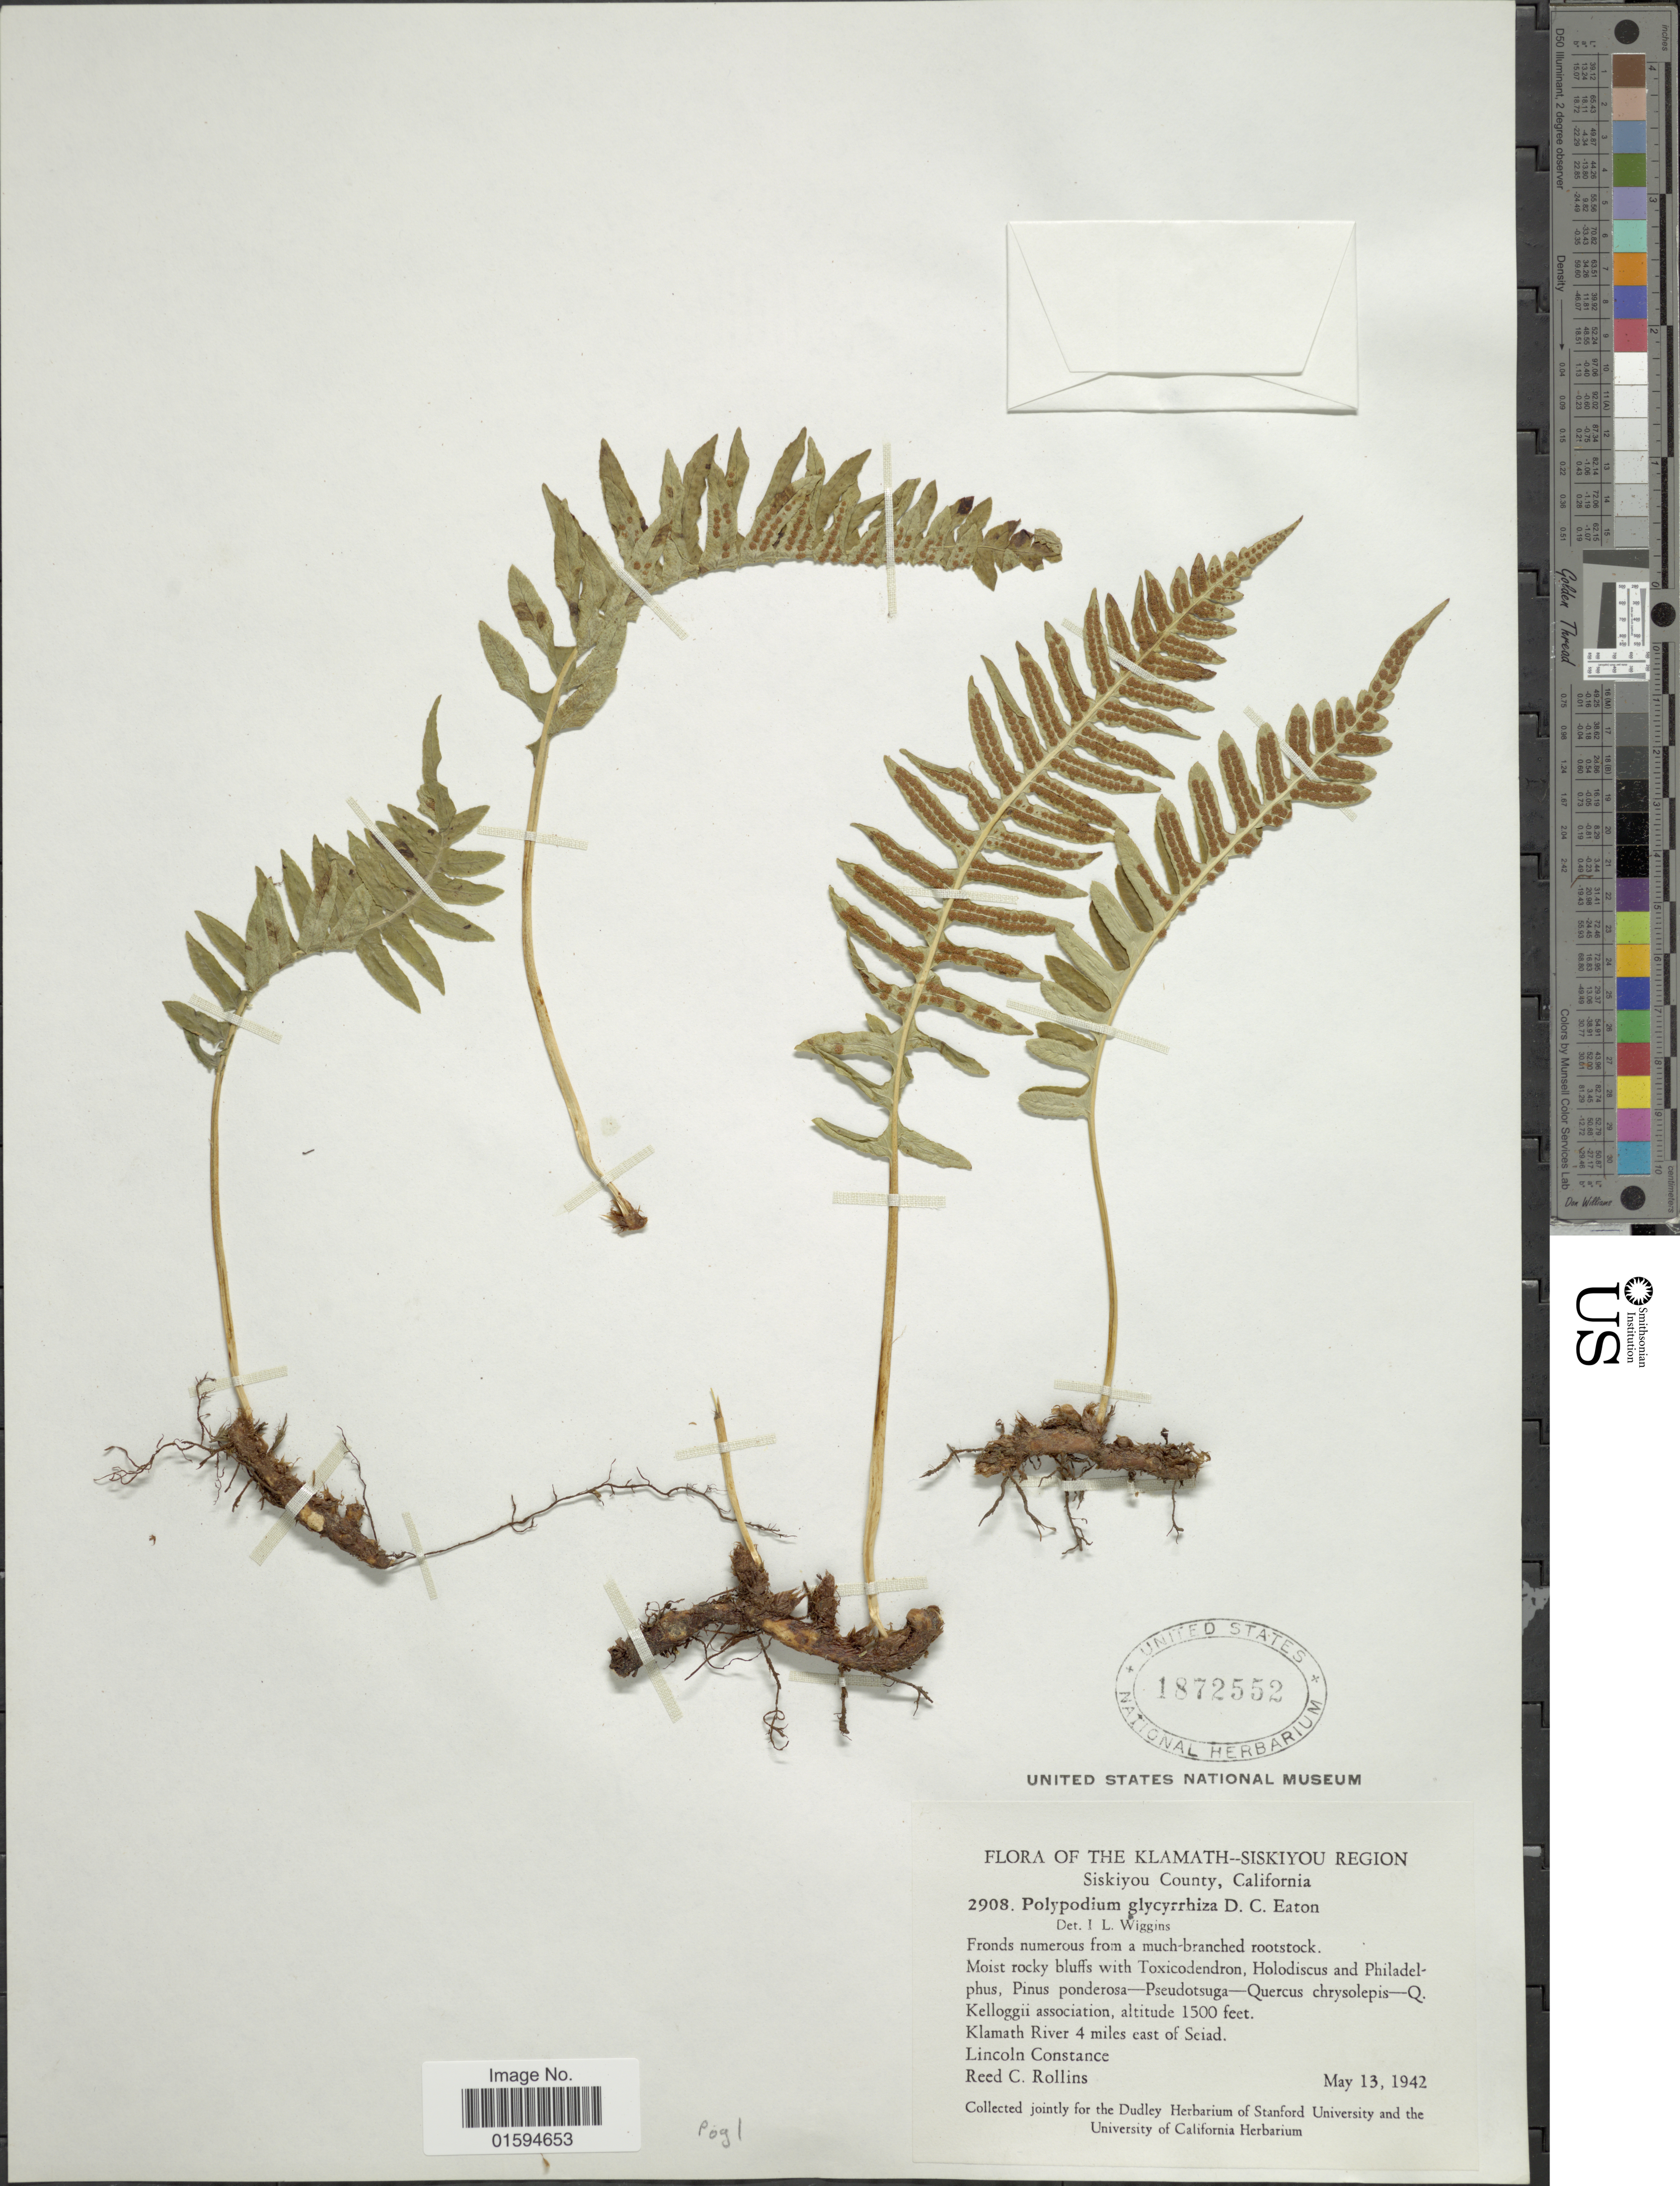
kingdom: Plantae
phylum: Tracheophyta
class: Polypodiopsida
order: Polypodiales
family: Polypodiaceae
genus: Polypodium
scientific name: Polypodium glycyrrhiza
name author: D.C. Eaton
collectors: R. C. Rollins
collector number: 2908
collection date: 1942-05-13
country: United States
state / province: California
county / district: Siskiyou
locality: The Klamath-Siskiyou Region, Siskiyou County, Kelloggii association, Klamath River 4 miles east of Seiad, Lincoln Constance.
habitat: moist rocky bluffs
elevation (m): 457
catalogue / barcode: US 1872552